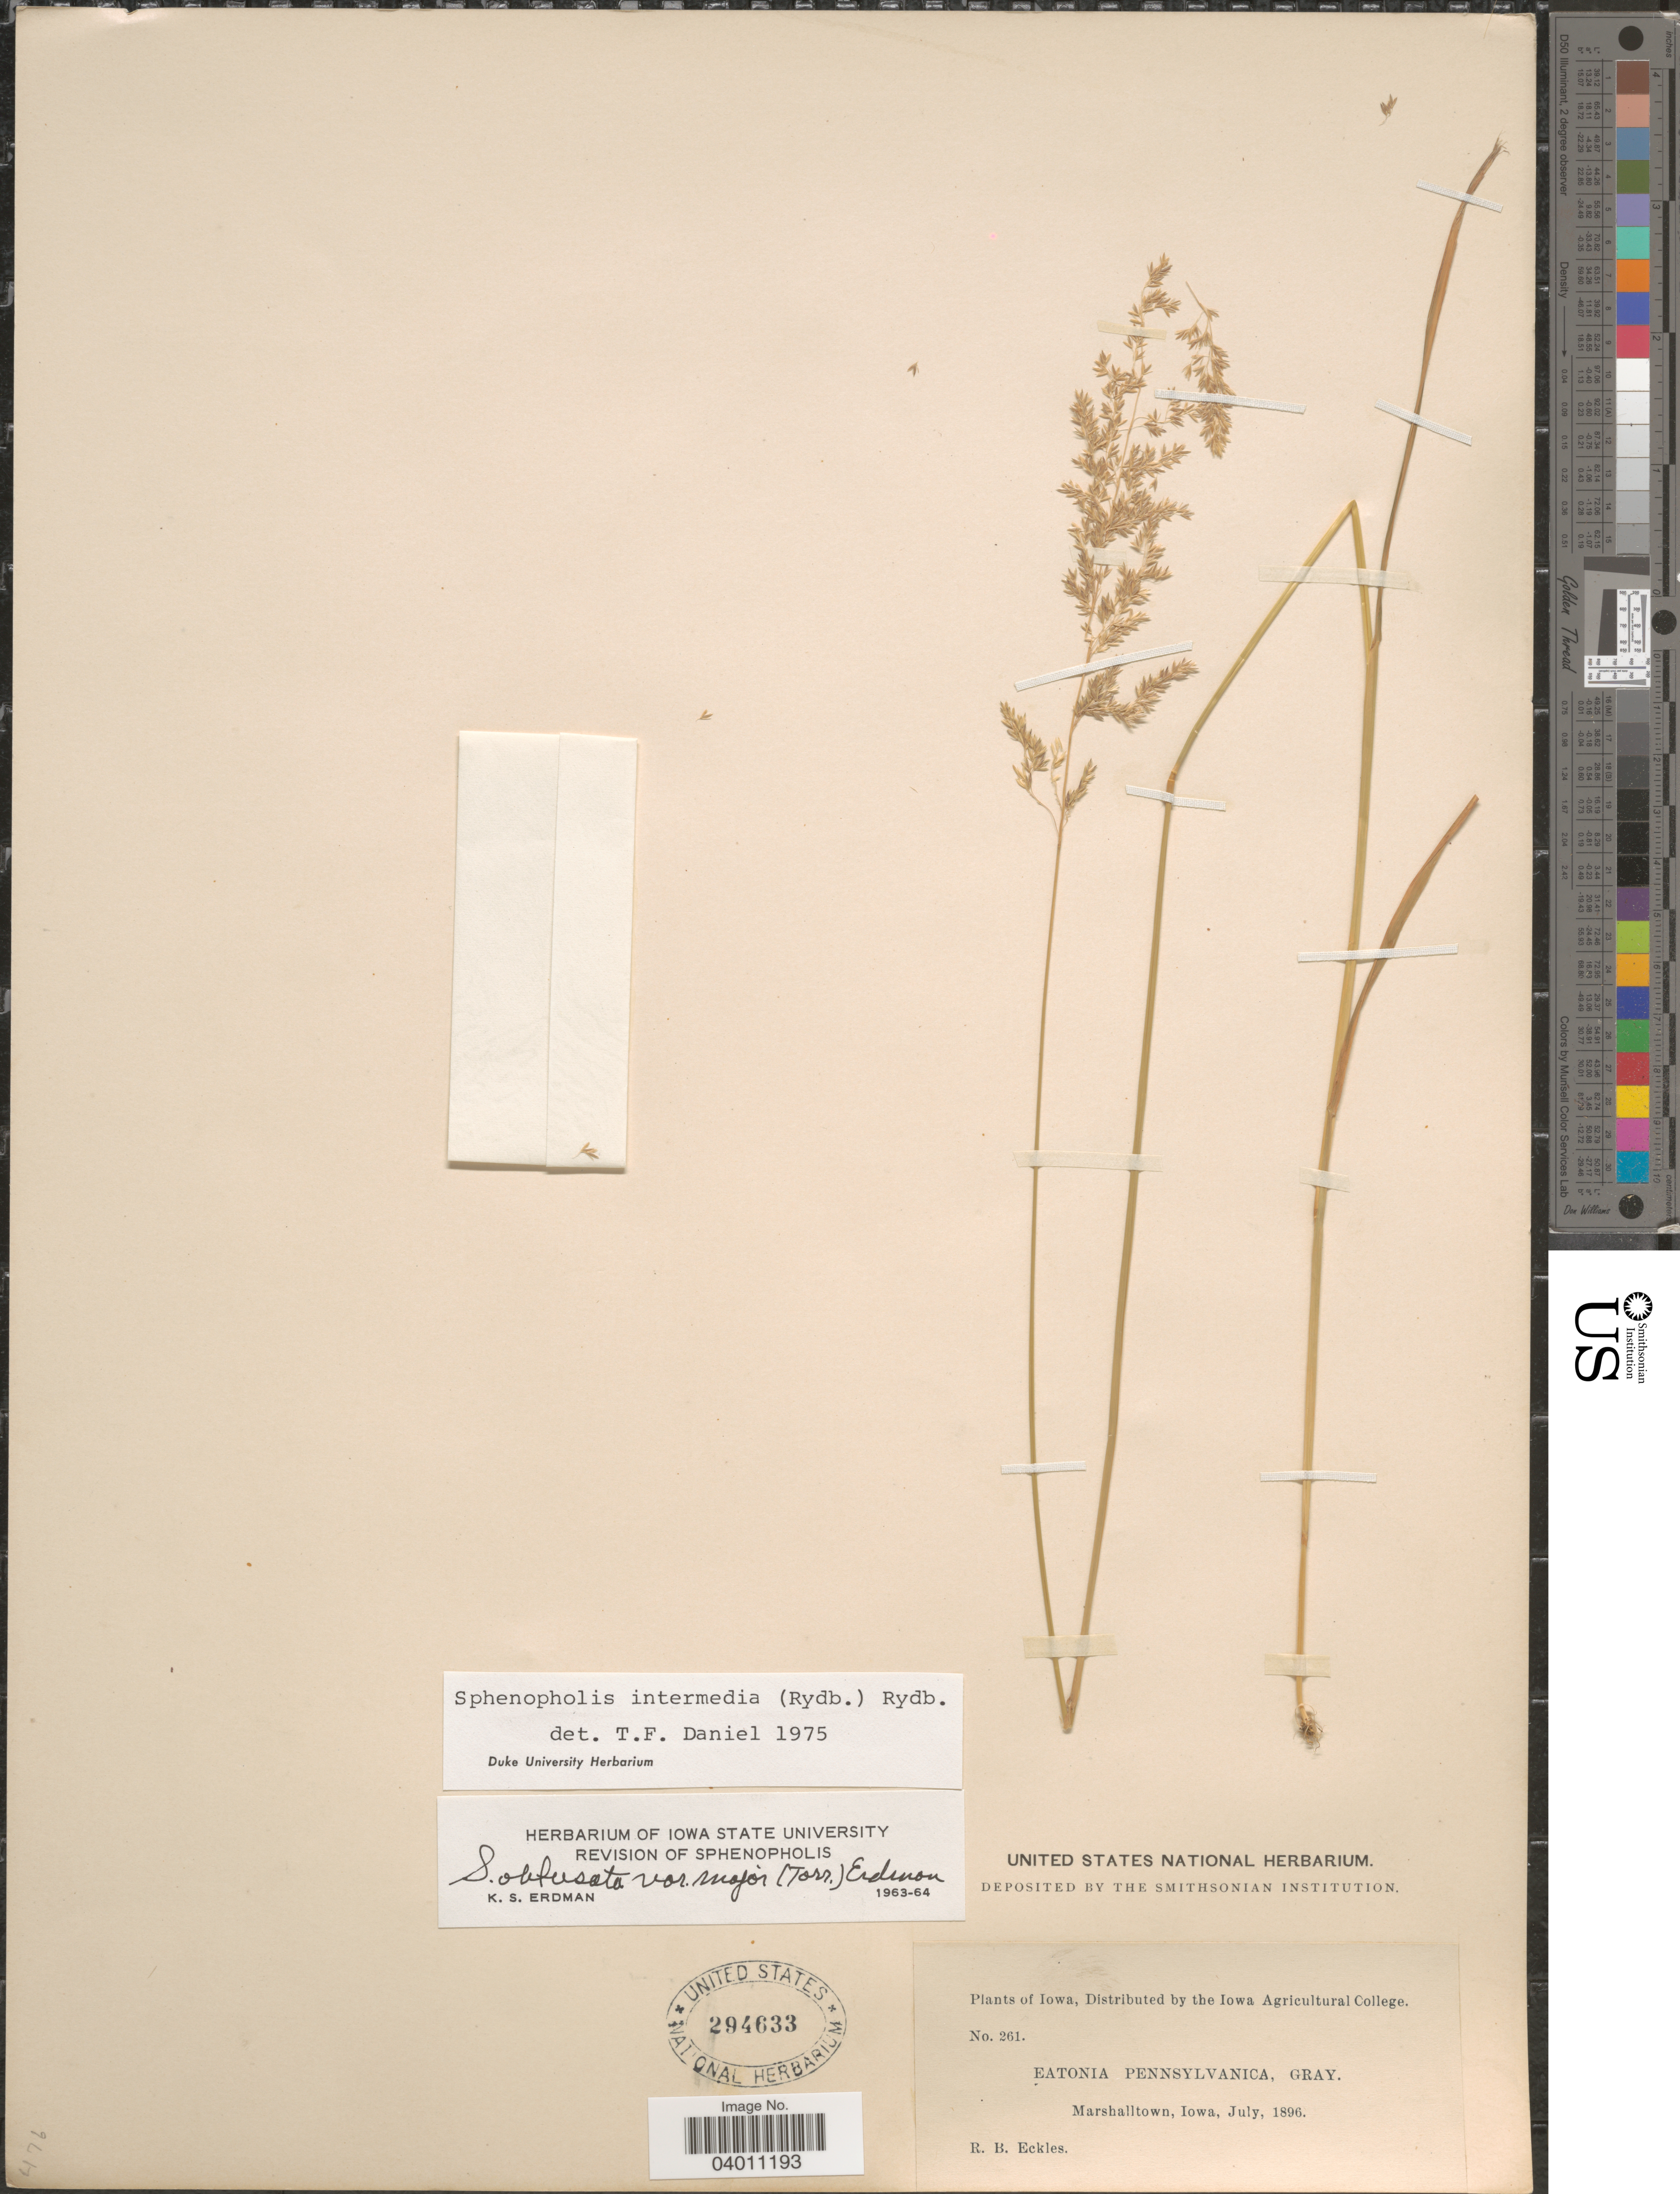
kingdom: Plantae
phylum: Tracheophyta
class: Liliopsida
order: Poales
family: Poaceae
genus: Sphenopholis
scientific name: Sphenopholis intermedia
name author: (Rydb.) Rydb.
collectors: R. Eckles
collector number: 261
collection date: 1896-07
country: United States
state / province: Iowa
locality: Marshalltown.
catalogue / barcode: US 294633